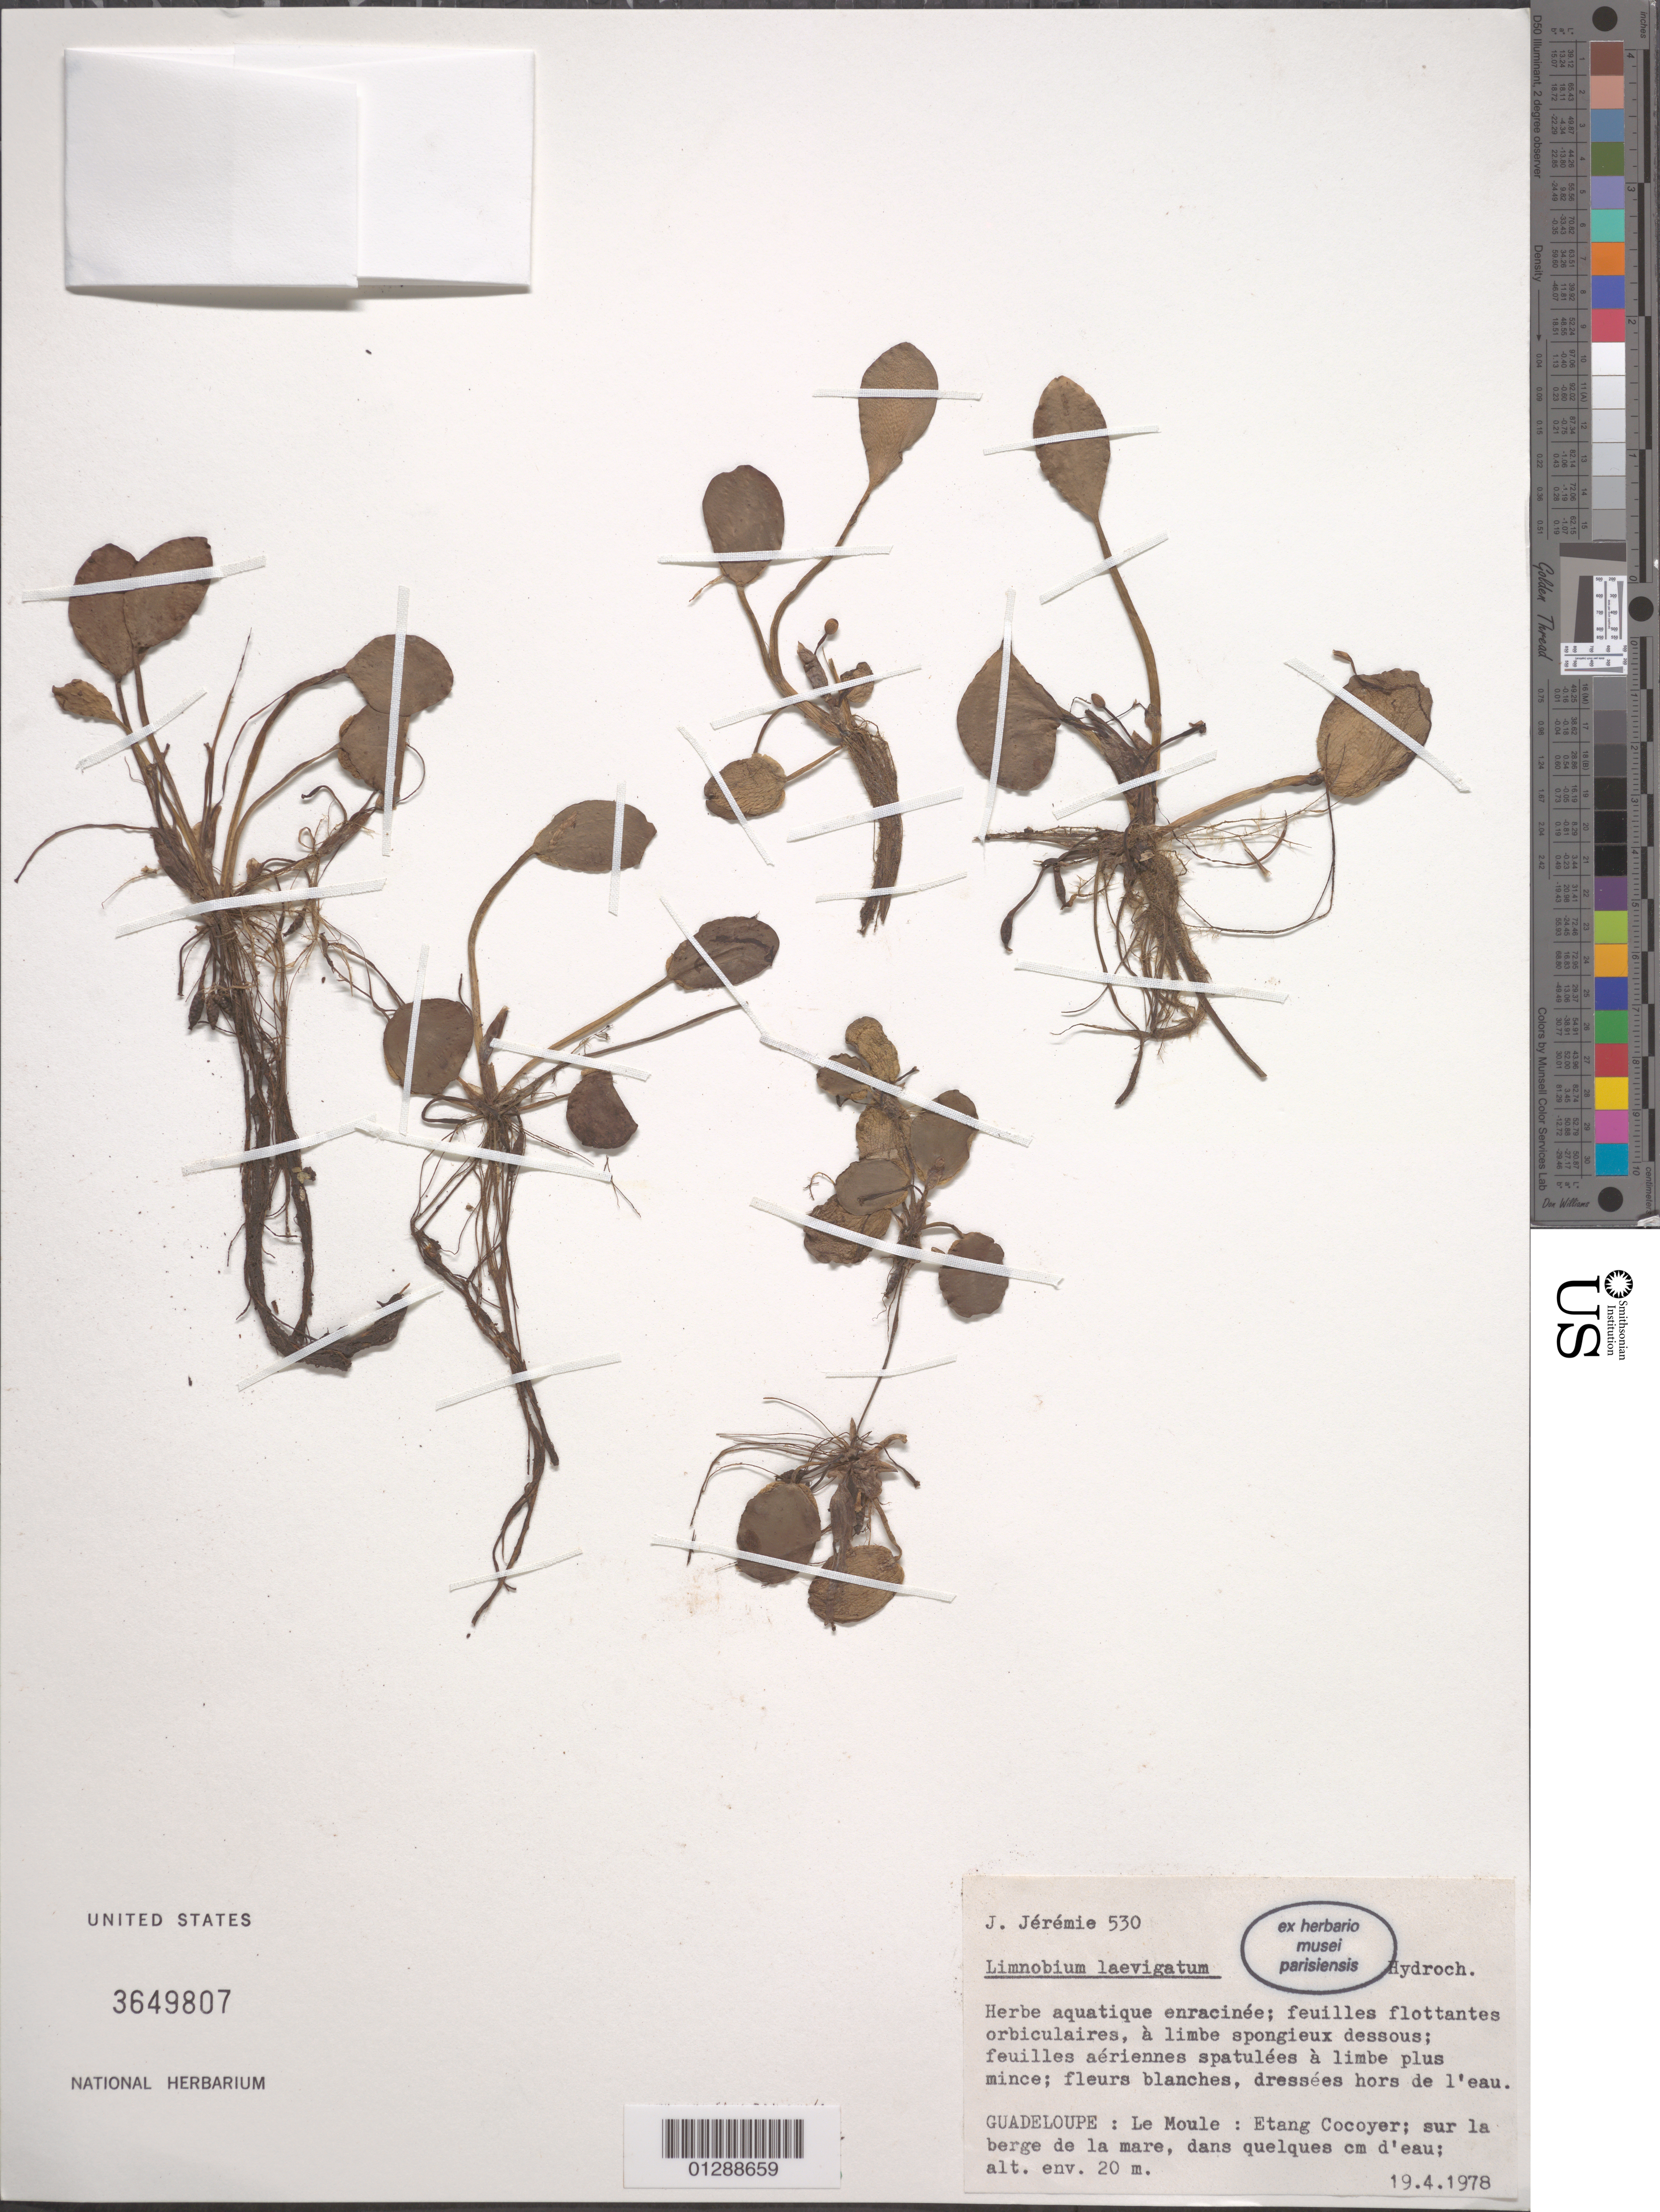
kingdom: Plantae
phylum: Tracheophyta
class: Liliopsida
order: Alismatales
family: Hydrocharitaceae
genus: Limnobium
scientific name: Limnobium laevigatum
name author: (Humb. & Bonpl. ex Willd.) Heine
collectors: J. Jérémie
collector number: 530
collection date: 1978-04-19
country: Guadeloupe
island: Grande-Terre I.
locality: Le Moule, Etang Cocoyer.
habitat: Sur la berge de la mare, dans quelques cm d'eau.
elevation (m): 20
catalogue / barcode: US 3649807